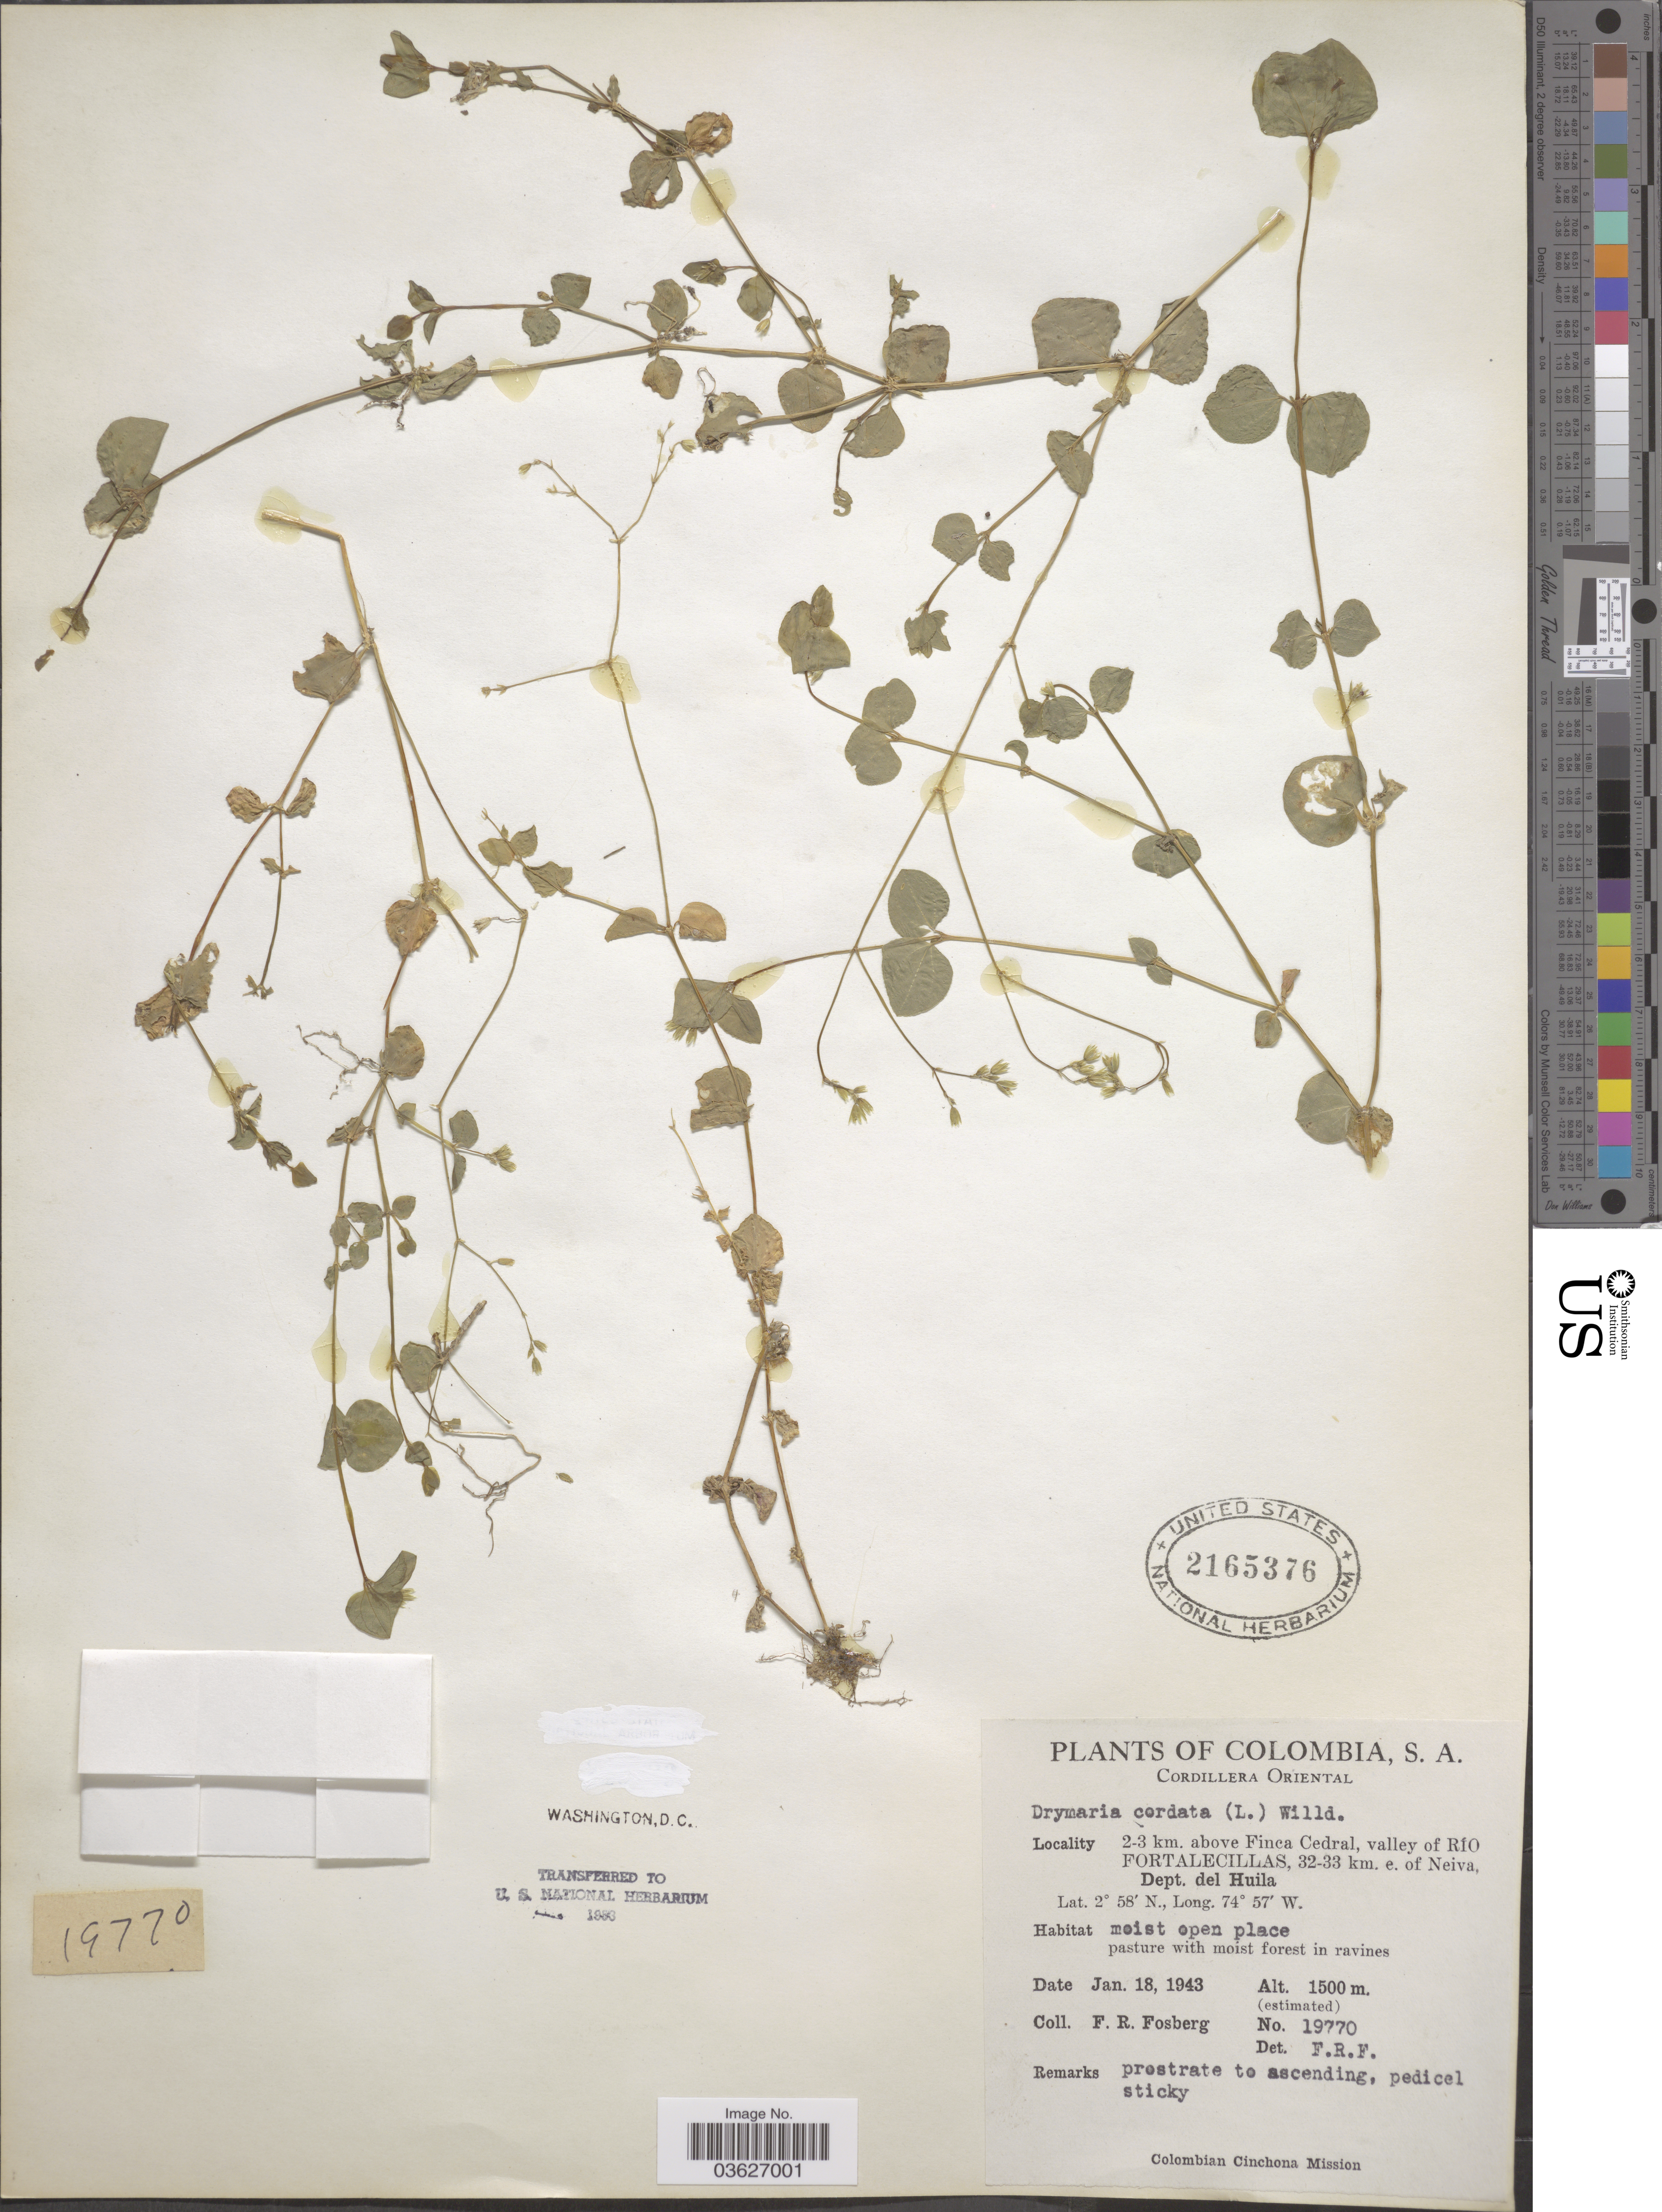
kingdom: Plantae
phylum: Tracheophyta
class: Magnoliopsida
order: Caryophyllales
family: Caryophyllaceae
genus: Drymaria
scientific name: Drymaria cordata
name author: (L.) Willd. ex Schult.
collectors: F. R. Fosberg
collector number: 19770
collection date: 1943-01-18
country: Colombia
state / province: Huila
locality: Cordillera Oriental. 2-3 km. above Finca Cedral, valley of Río Fortalecillas, 32-33 km. e. of Neiva, Dept. del Huila.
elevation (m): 1500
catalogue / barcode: US 2165376